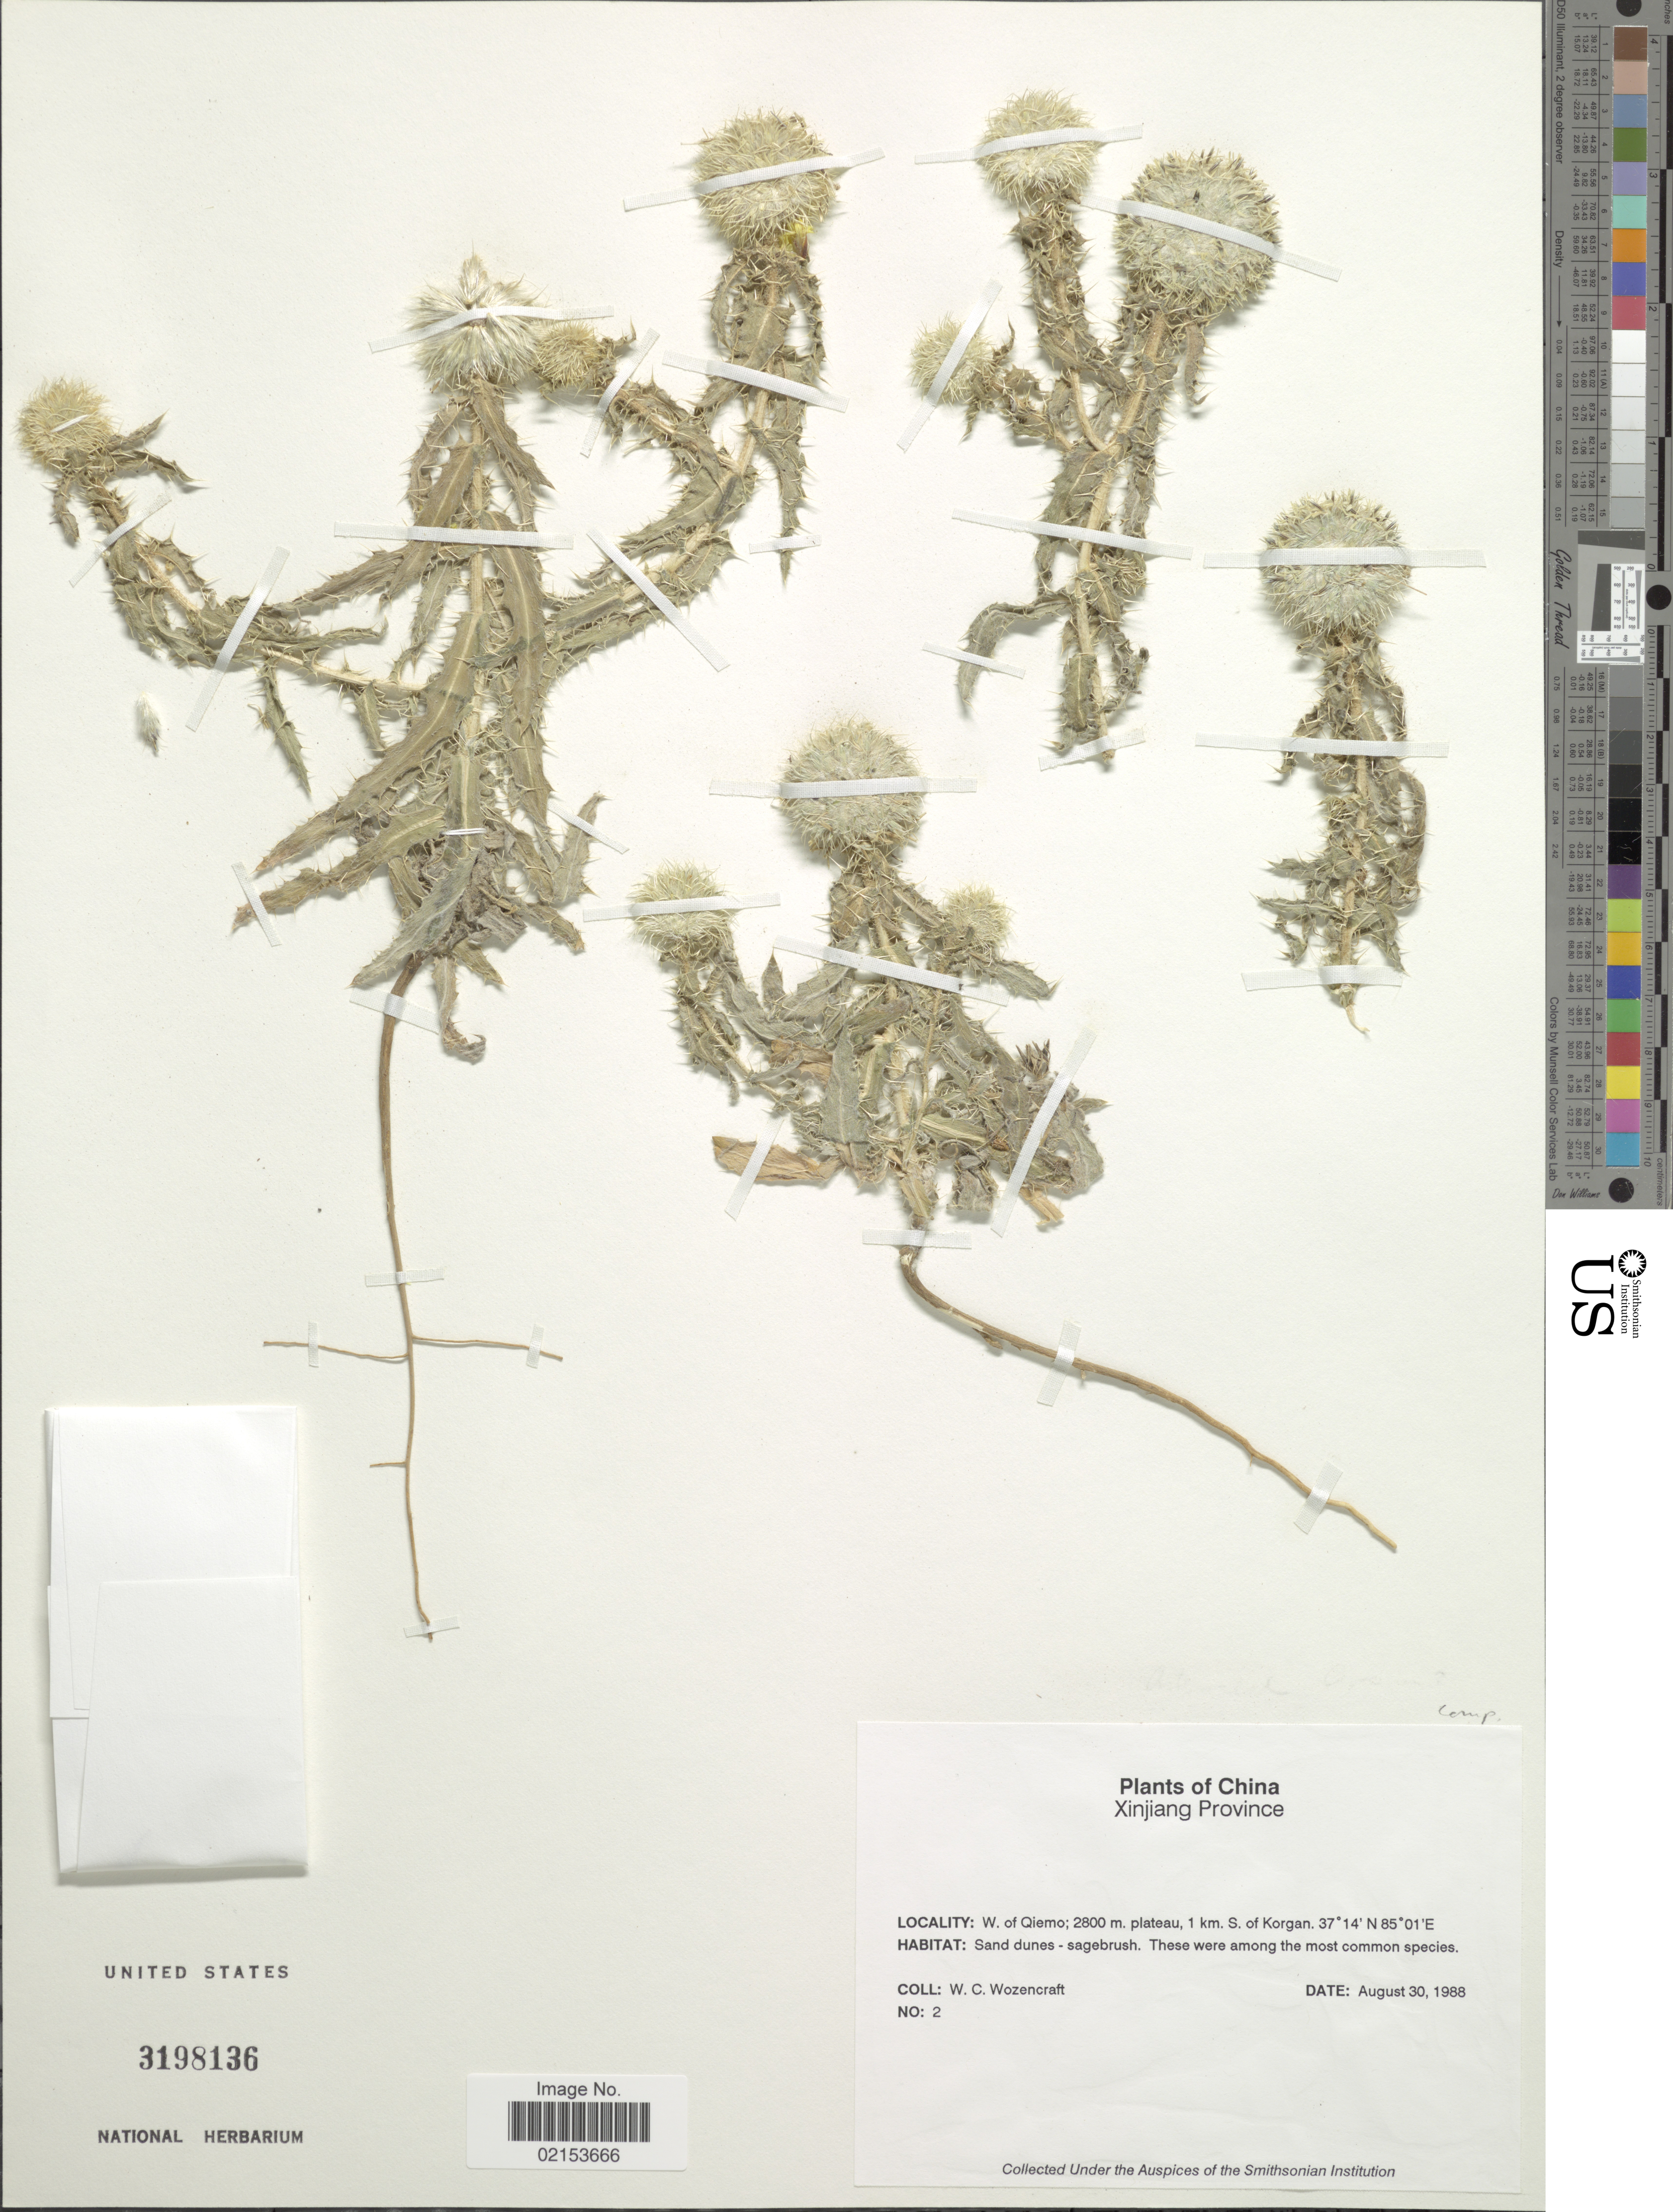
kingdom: Plantae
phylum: Tracheophyta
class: Magnoliopsida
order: Asterales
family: Asteraceae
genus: Echinops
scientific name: Echinops nanus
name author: Bunge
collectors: C. Wozencraft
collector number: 2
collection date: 1988-08-30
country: China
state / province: Xinjiang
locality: W. of Qiemo. Plateau 1 km S of Korgan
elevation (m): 2800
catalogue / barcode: US 3198136